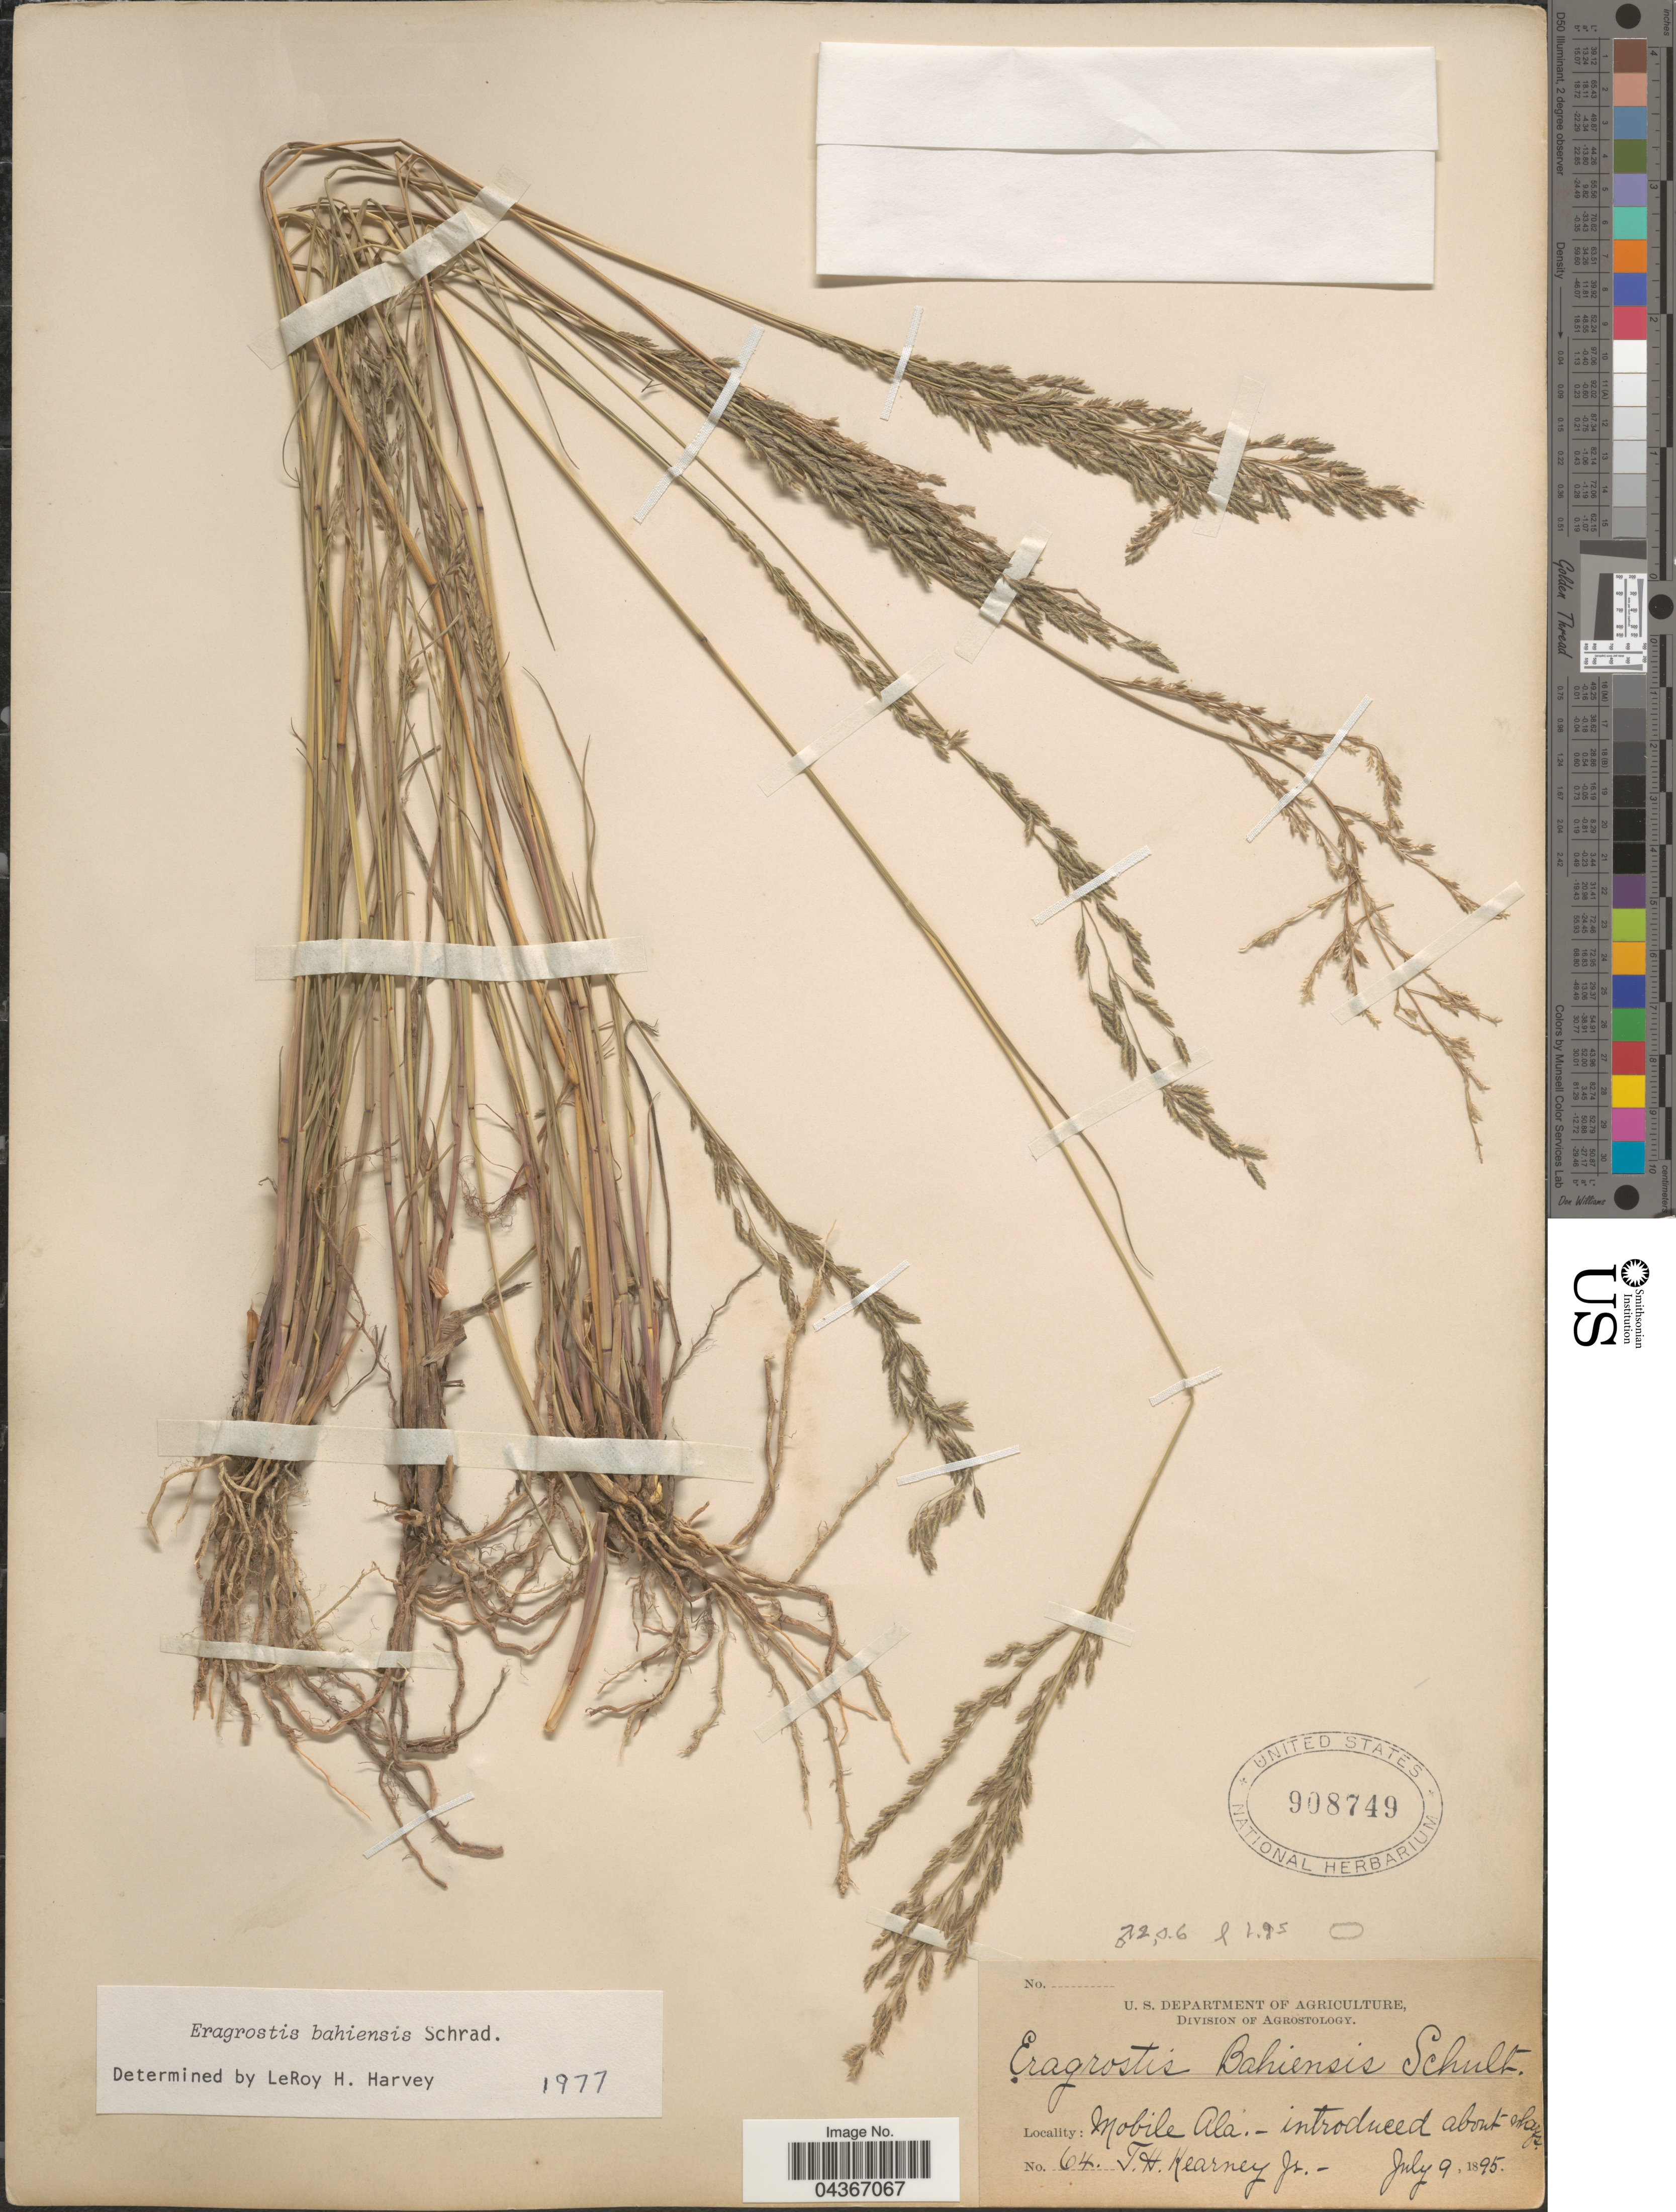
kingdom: Plantae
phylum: Tracheophyta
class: Liliopsida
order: Poales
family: Poaceae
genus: Eragrostis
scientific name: Eragrostis bahiensis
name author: Schrad. ex Schult.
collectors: T. H. Kearney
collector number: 64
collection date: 1895-07-09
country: United States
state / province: Alabama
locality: Mobile.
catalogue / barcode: US 908749